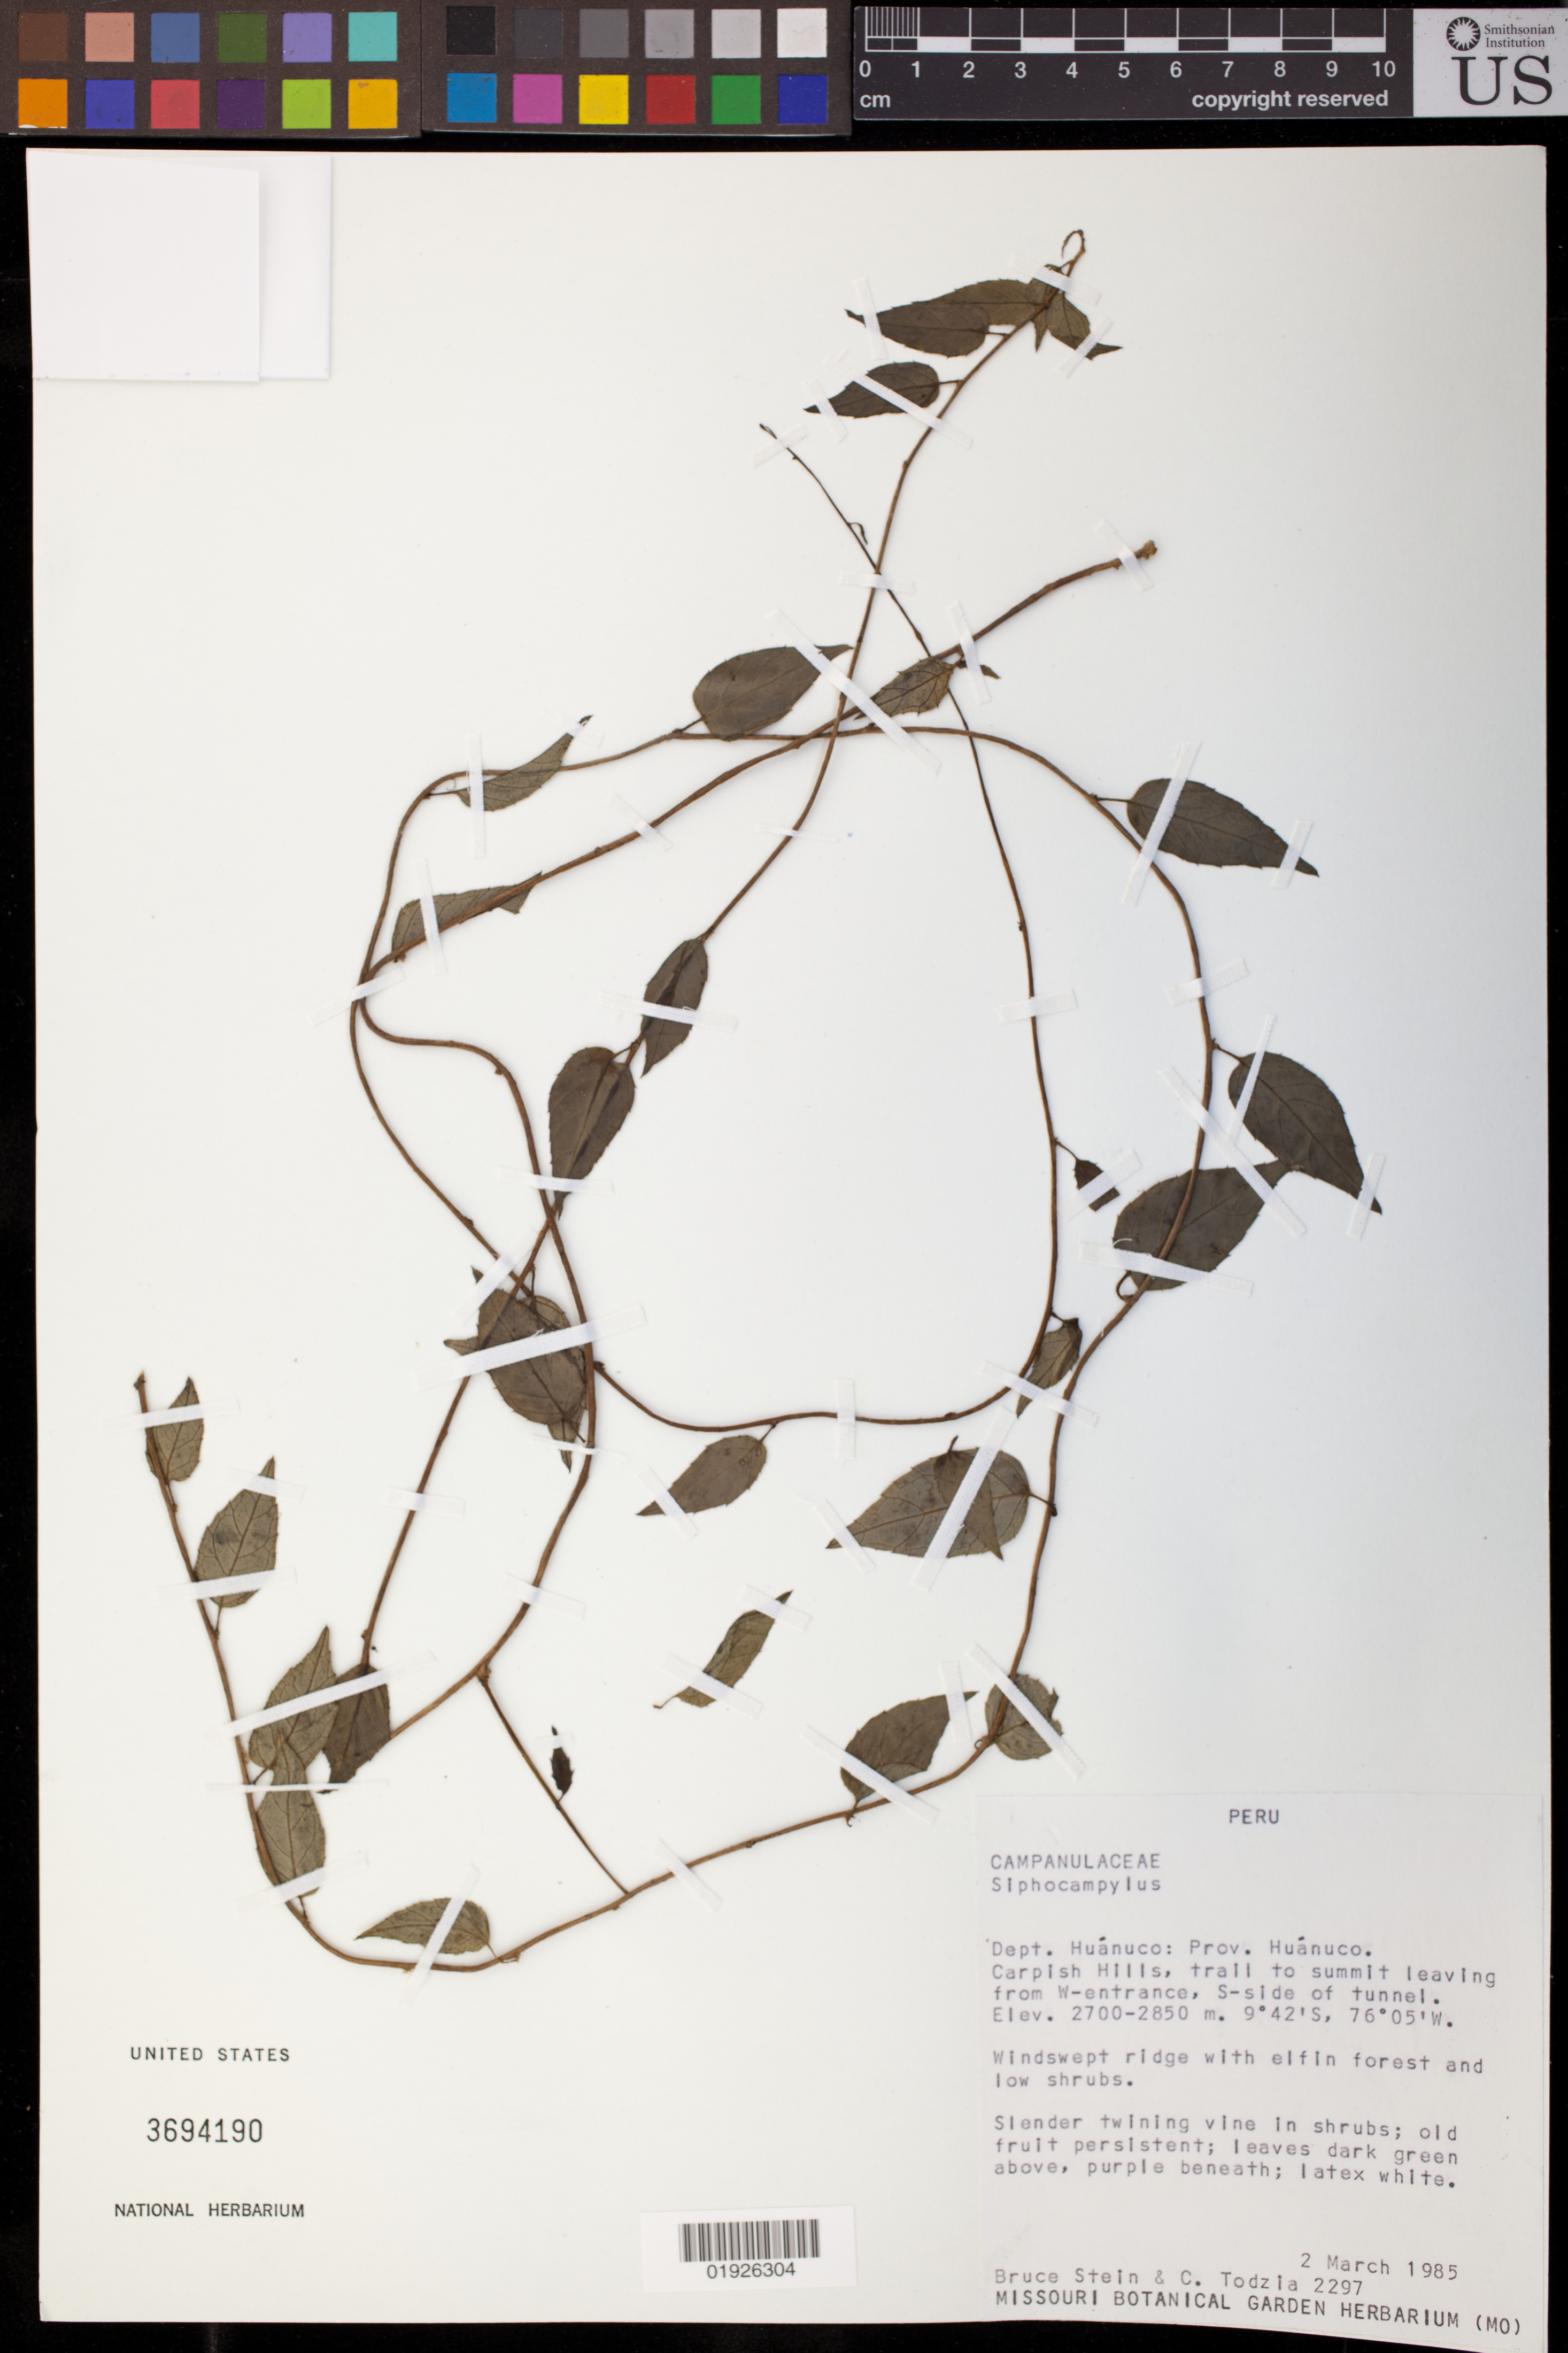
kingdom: Plantae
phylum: Tracheophyta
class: Magnoliopsida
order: Asterales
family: Campanulaceae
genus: Siphocampylus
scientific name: Siphocampylus sp.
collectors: B. A. Stein & C. A. Todzia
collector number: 2297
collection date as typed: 02 Mar 1985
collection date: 1985-03-02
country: Peru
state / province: Huánuco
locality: Carpish Hills, trail to summit leaving from W-entrance, S-side of tunnel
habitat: Windswept ridge with elfin forest and low shrubs.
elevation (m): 2700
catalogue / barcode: US 3694190